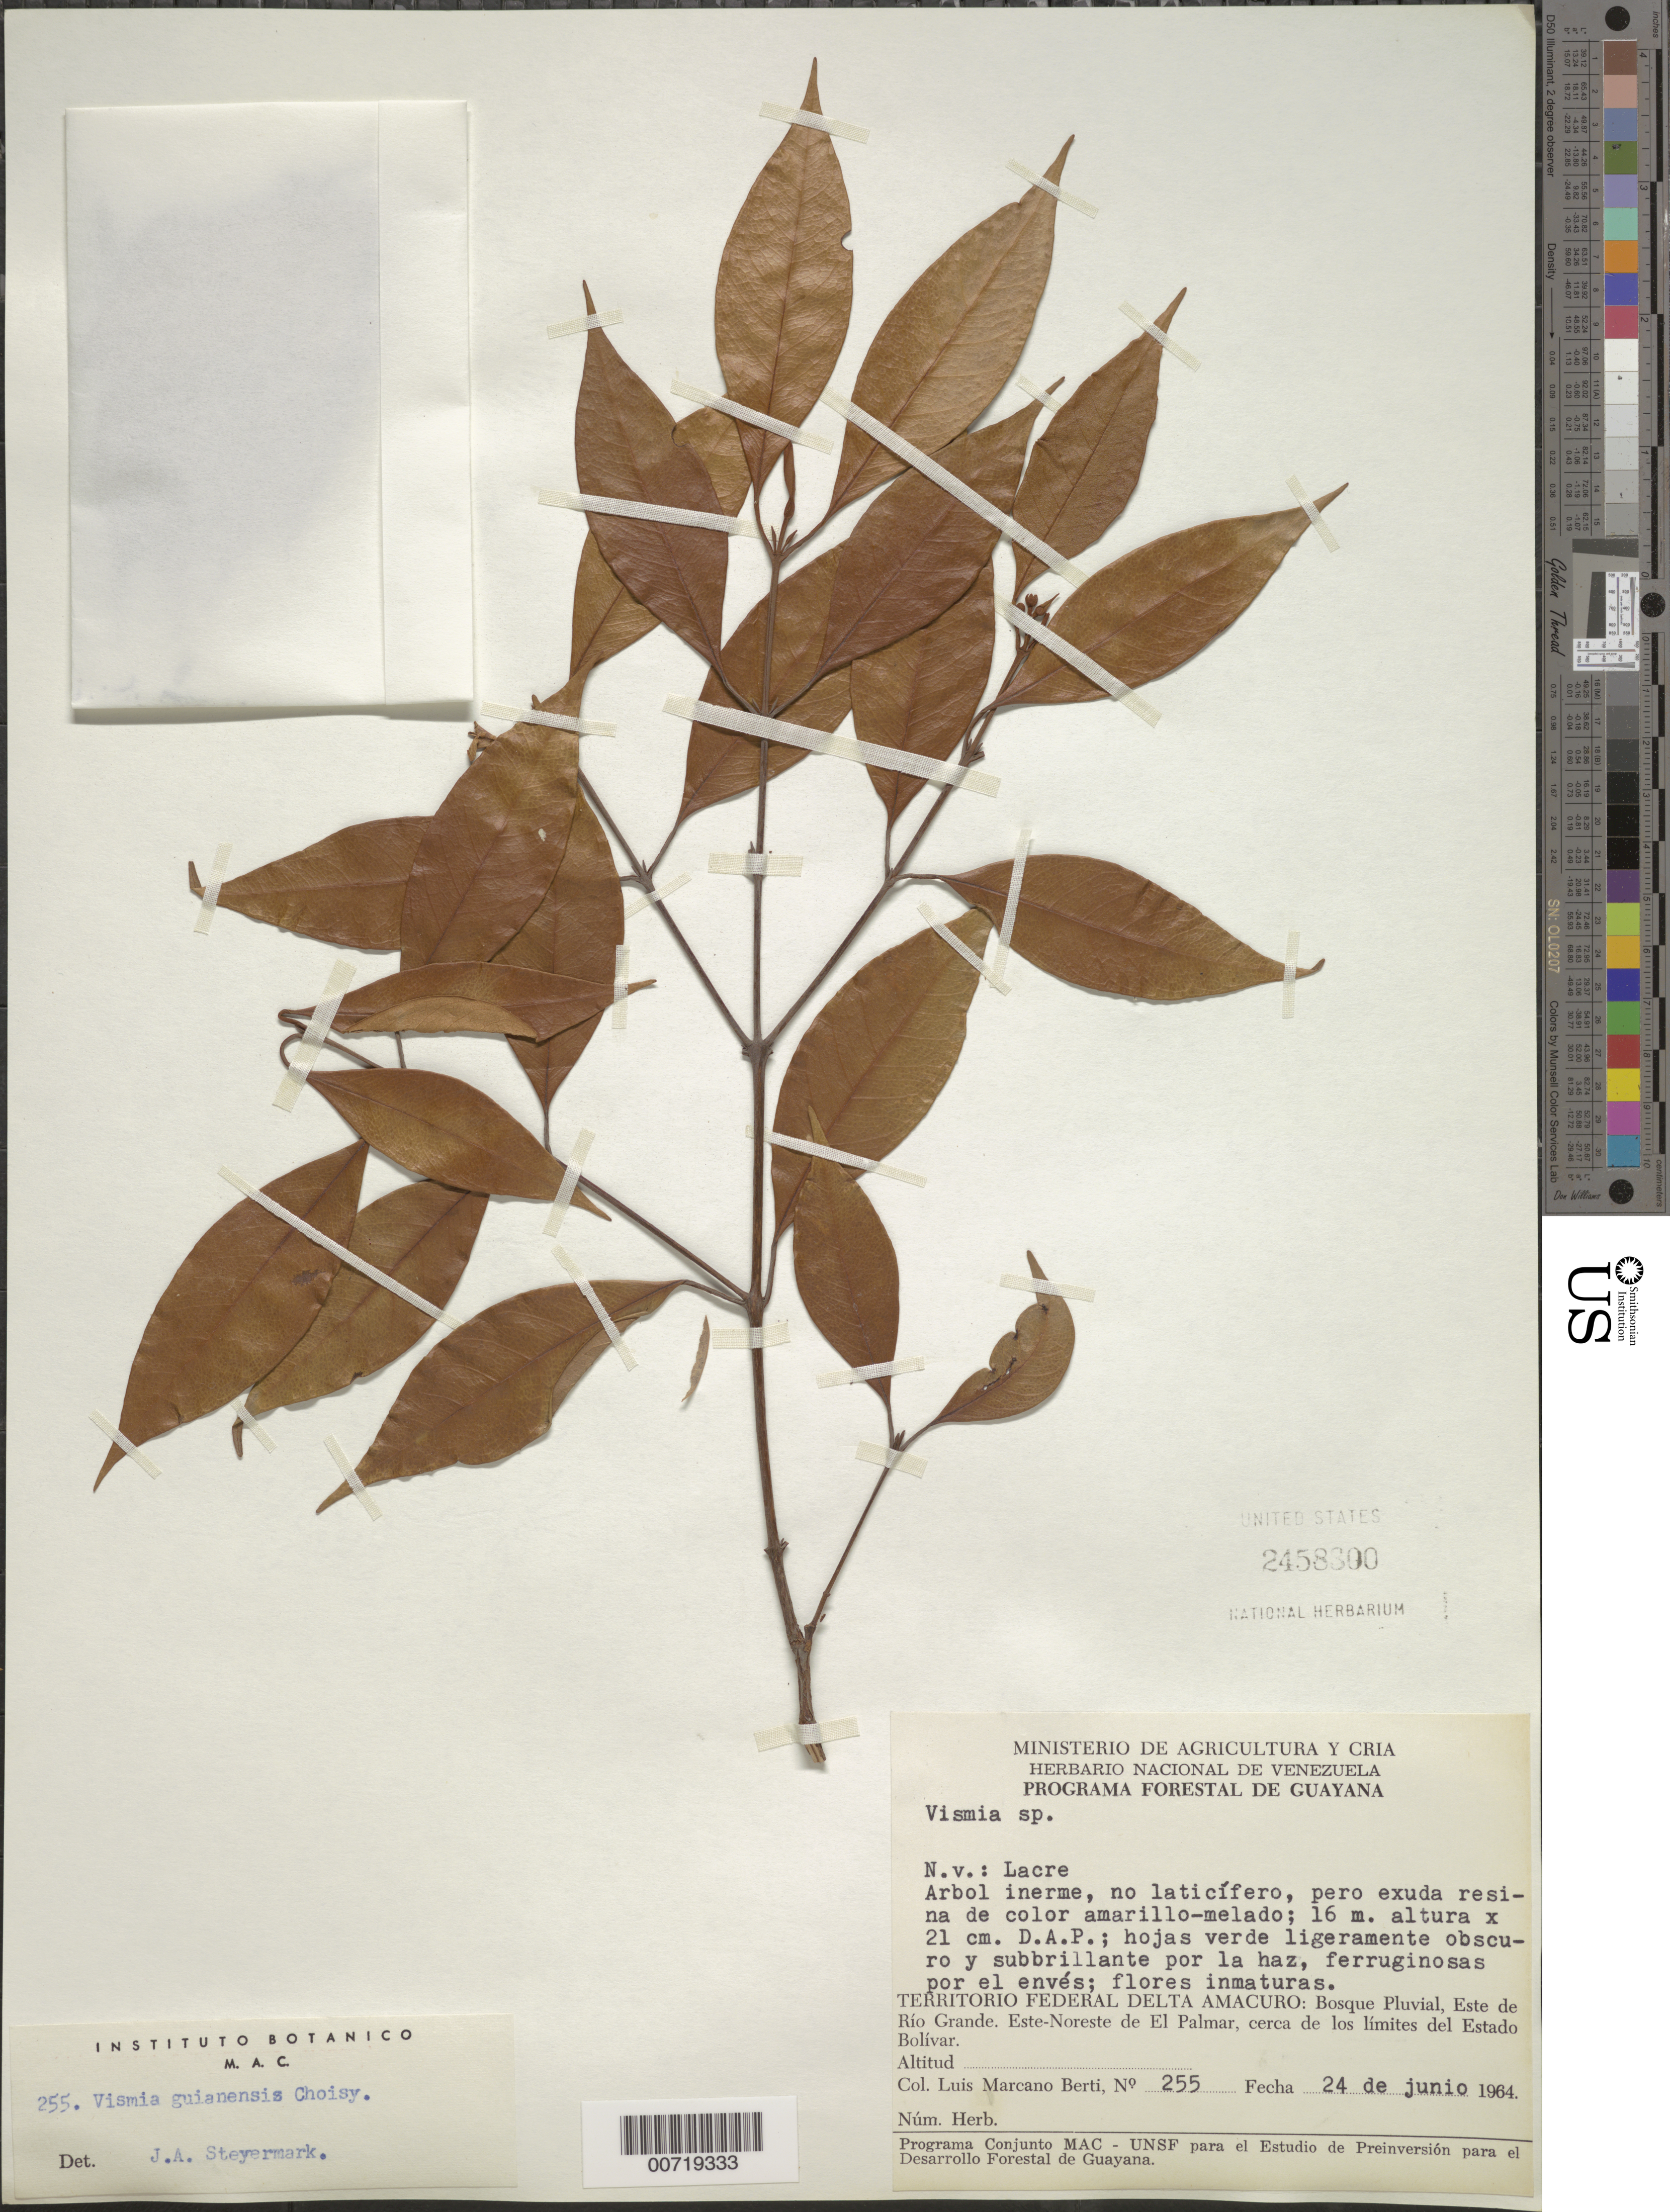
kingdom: Plantae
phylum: Tracheophyta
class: Magnoliopsida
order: Malpighiales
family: Hypericaceae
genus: Vismia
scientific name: Vismia guianensis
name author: (Aubl.) Pers.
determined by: Steyermark, Julian A., (VEN)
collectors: L. Marcano-Berti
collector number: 255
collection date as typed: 24-Jun-64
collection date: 1964-06-24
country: Venezuela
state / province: Delta Amacuro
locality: Este de Río Grande, ENE de El Palmar, cerca de los limites del Estado Bolívar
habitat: Bosque pluvial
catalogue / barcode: US 2458800